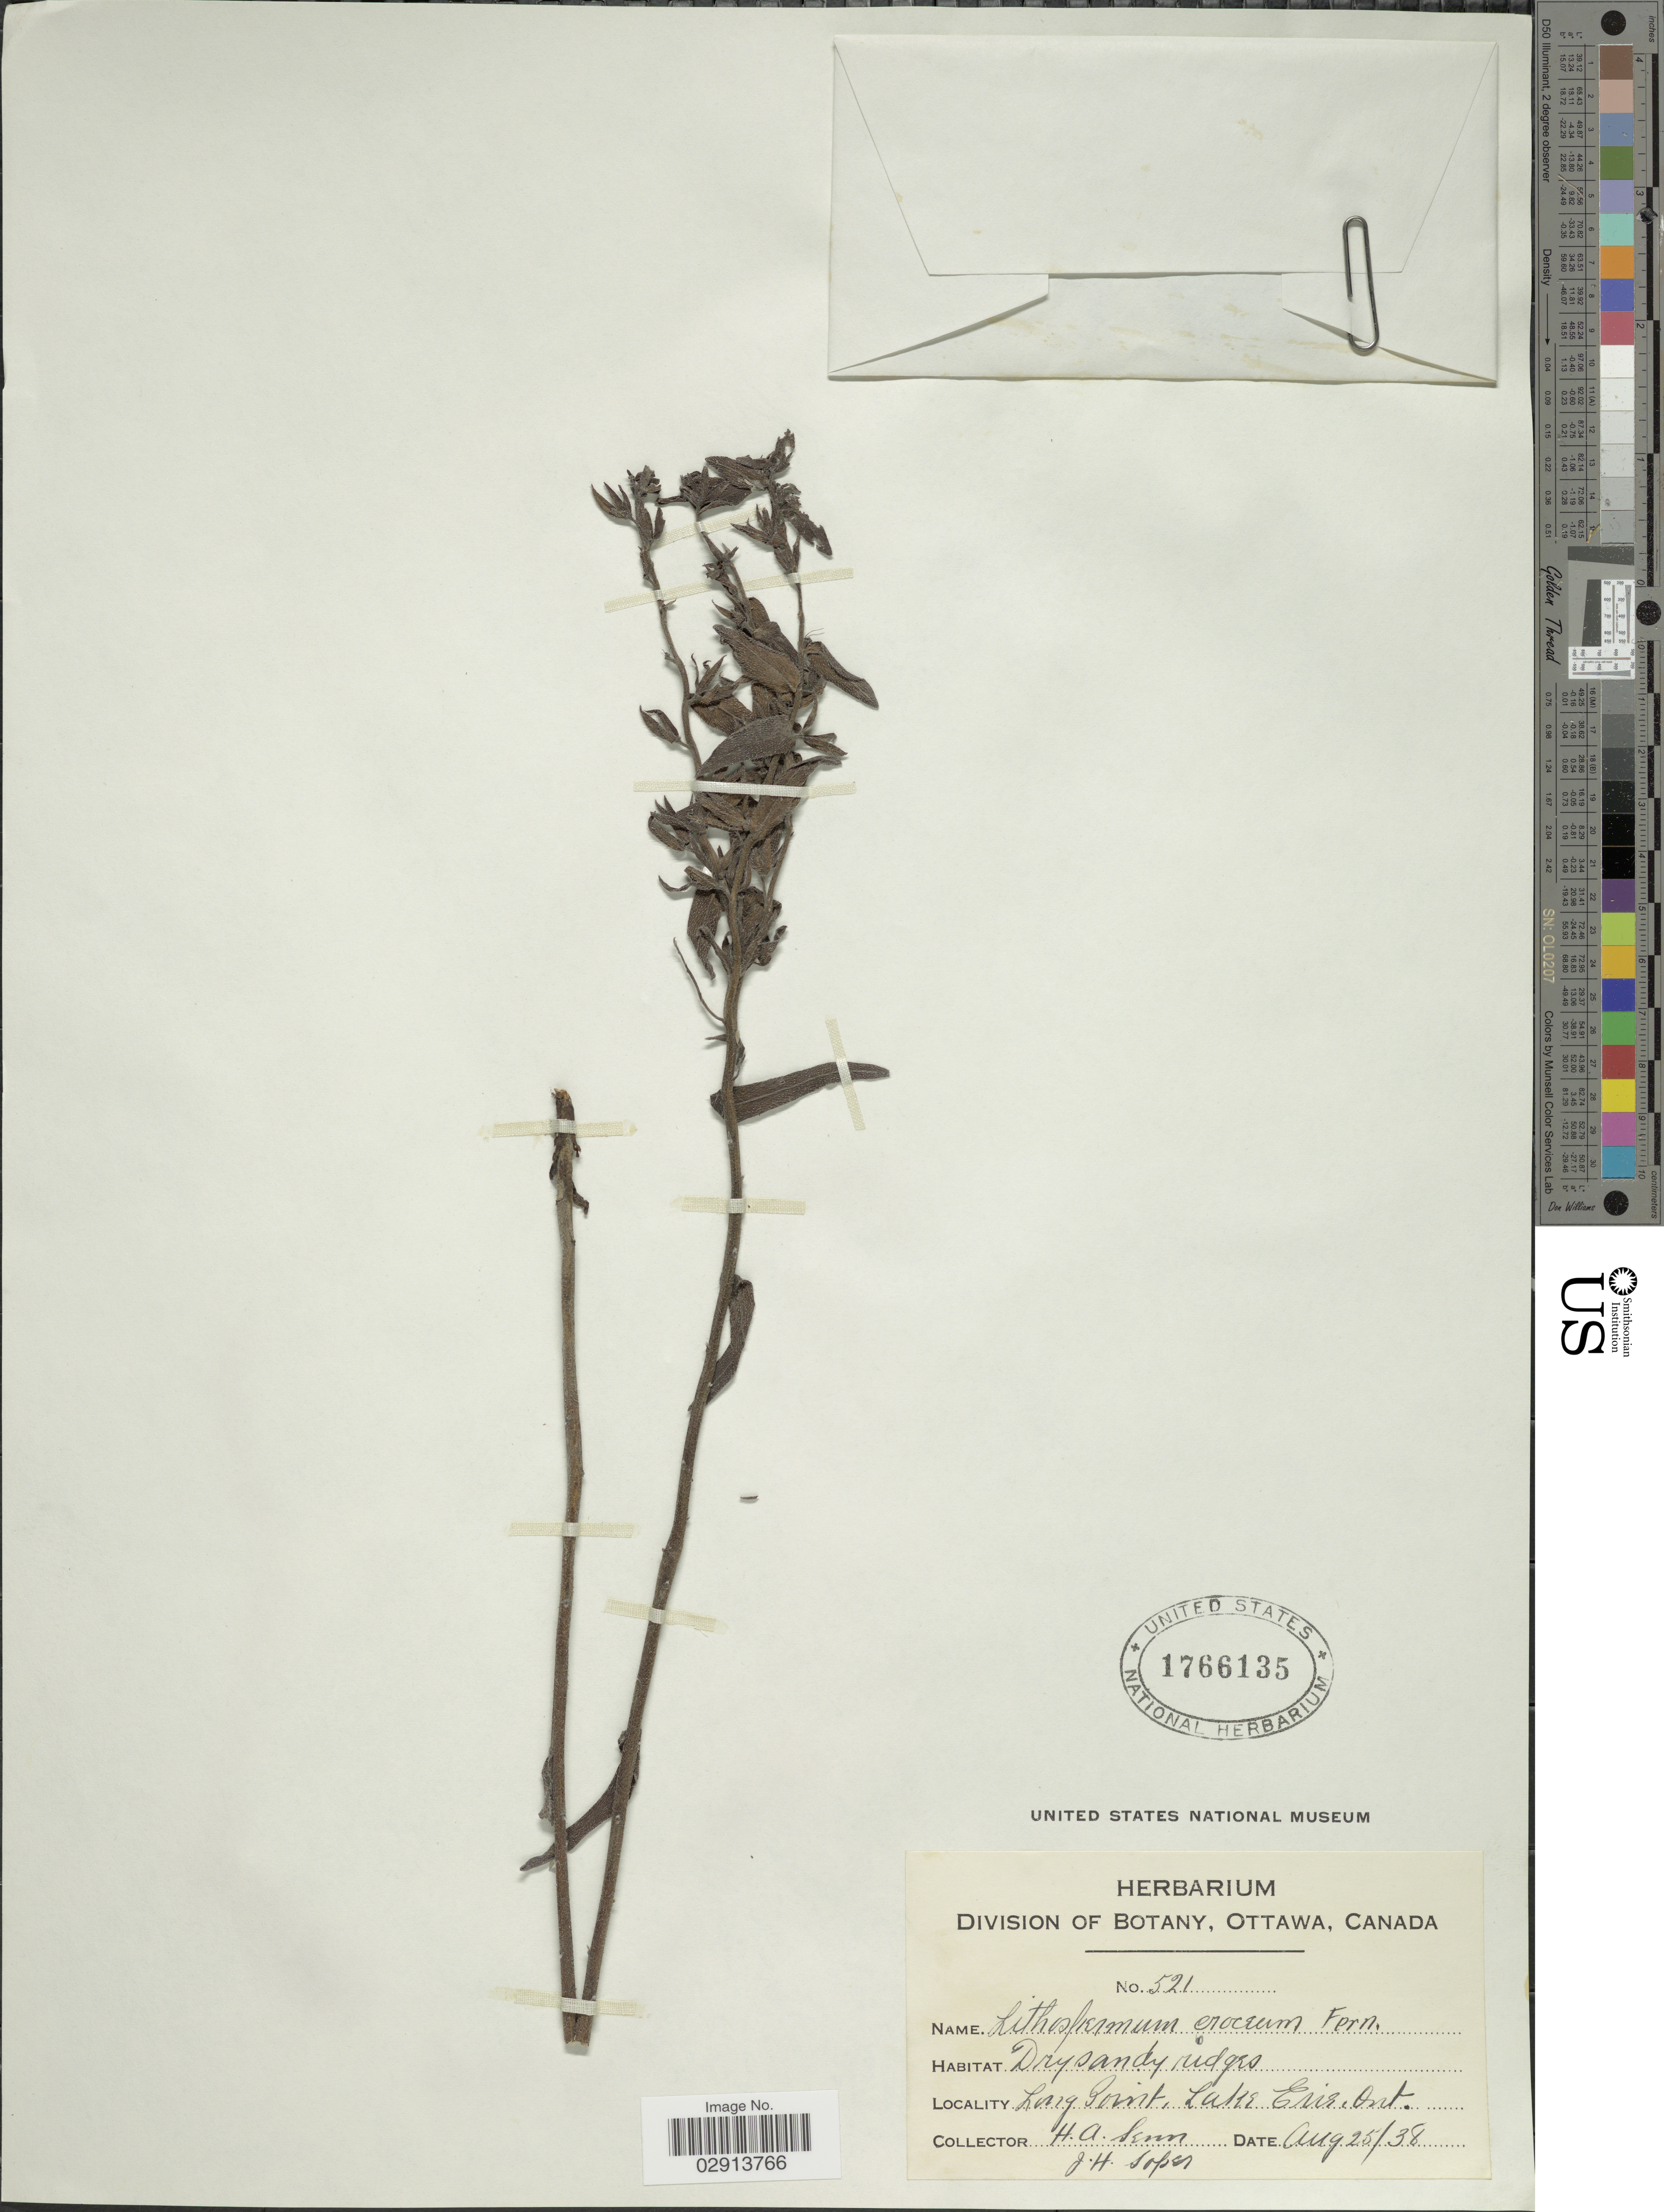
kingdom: Plantae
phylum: Tracheophyta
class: Magnoliopsida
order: Boraginales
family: Boraginaceae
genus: Lithospermum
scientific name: Lithospermum caroliniense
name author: (J.F. Gmel.) MacMill.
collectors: H. Senn & J. H. Soper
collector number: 521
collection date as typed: Transcribed d/m/y: 25/8/38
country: Canada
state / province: Ontario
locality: Dry sandy ridges. Long Point, Lake Erie. Ont.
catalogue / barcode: US 1766135